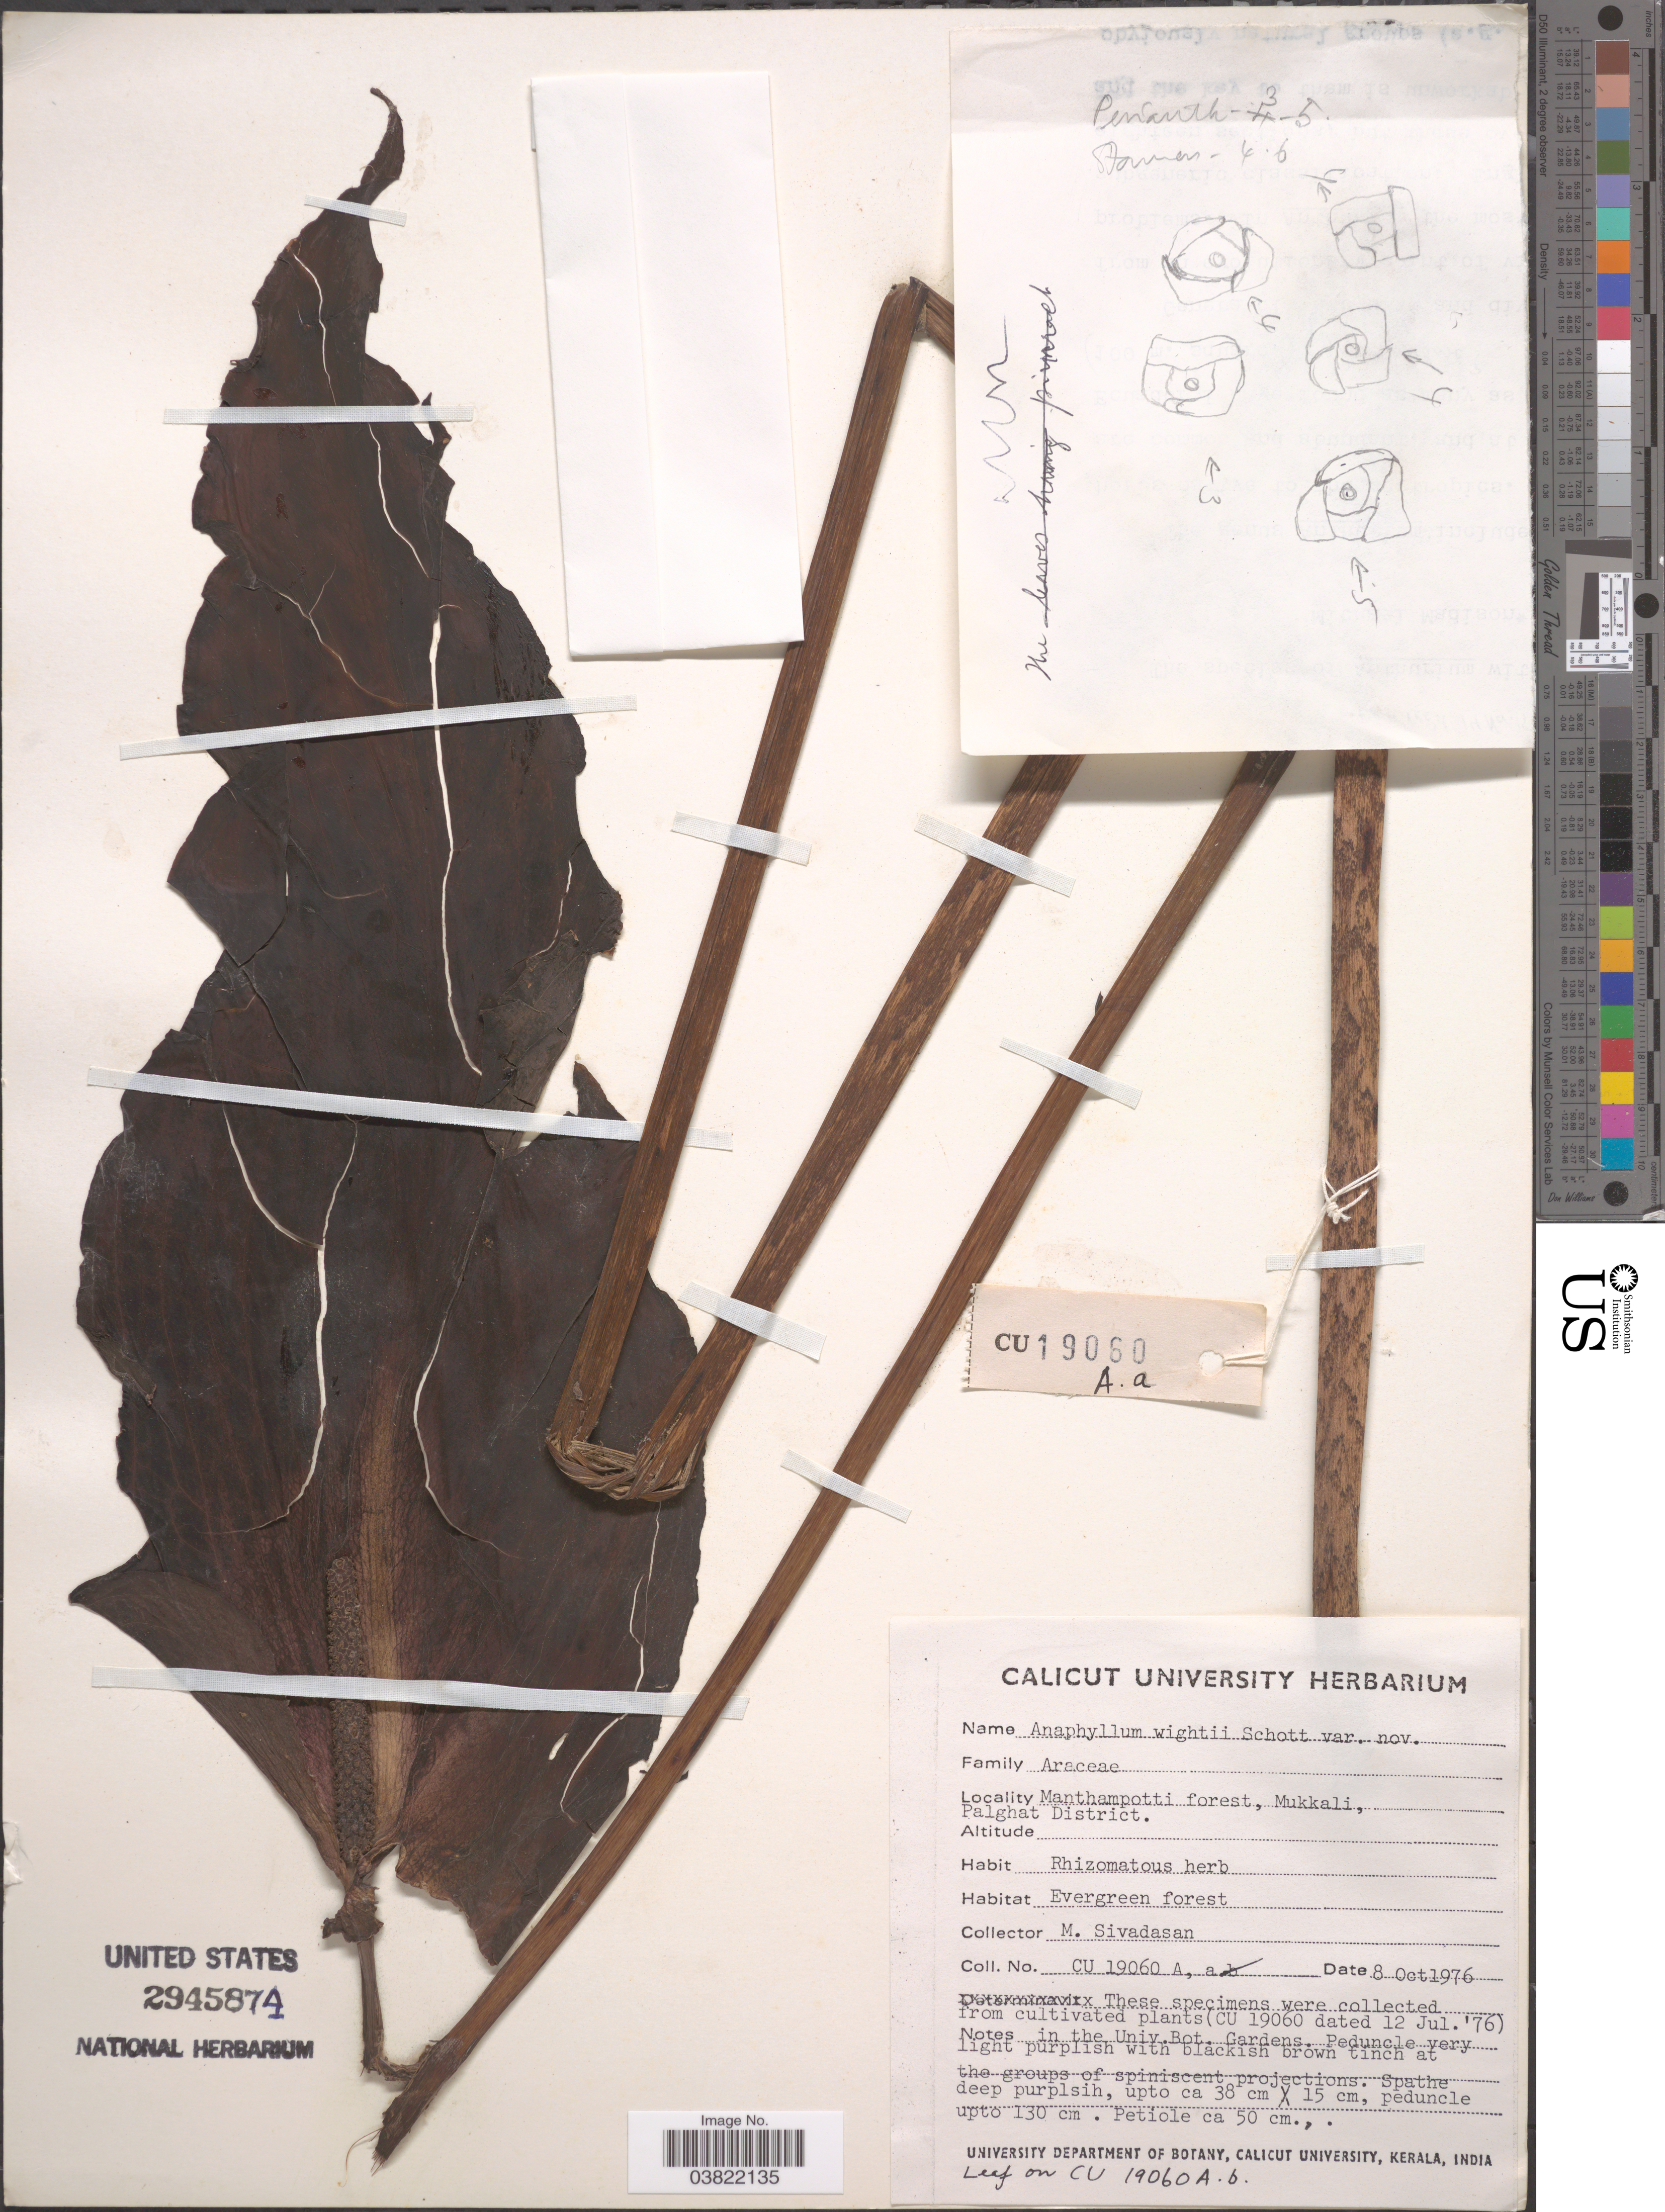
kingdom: Plantae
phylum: Tracheophyta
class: Liliopsida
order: Alismatales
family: Araceae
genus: Anaphyllum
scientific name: Anaphyllum wightii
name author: Schott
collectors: M. Sivadasan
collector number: CU 19060 A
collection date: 1976-10-08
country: India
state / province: Kerala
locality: Manthampotti forest, Mukkali, Palghat District.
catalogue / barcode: US 2945874